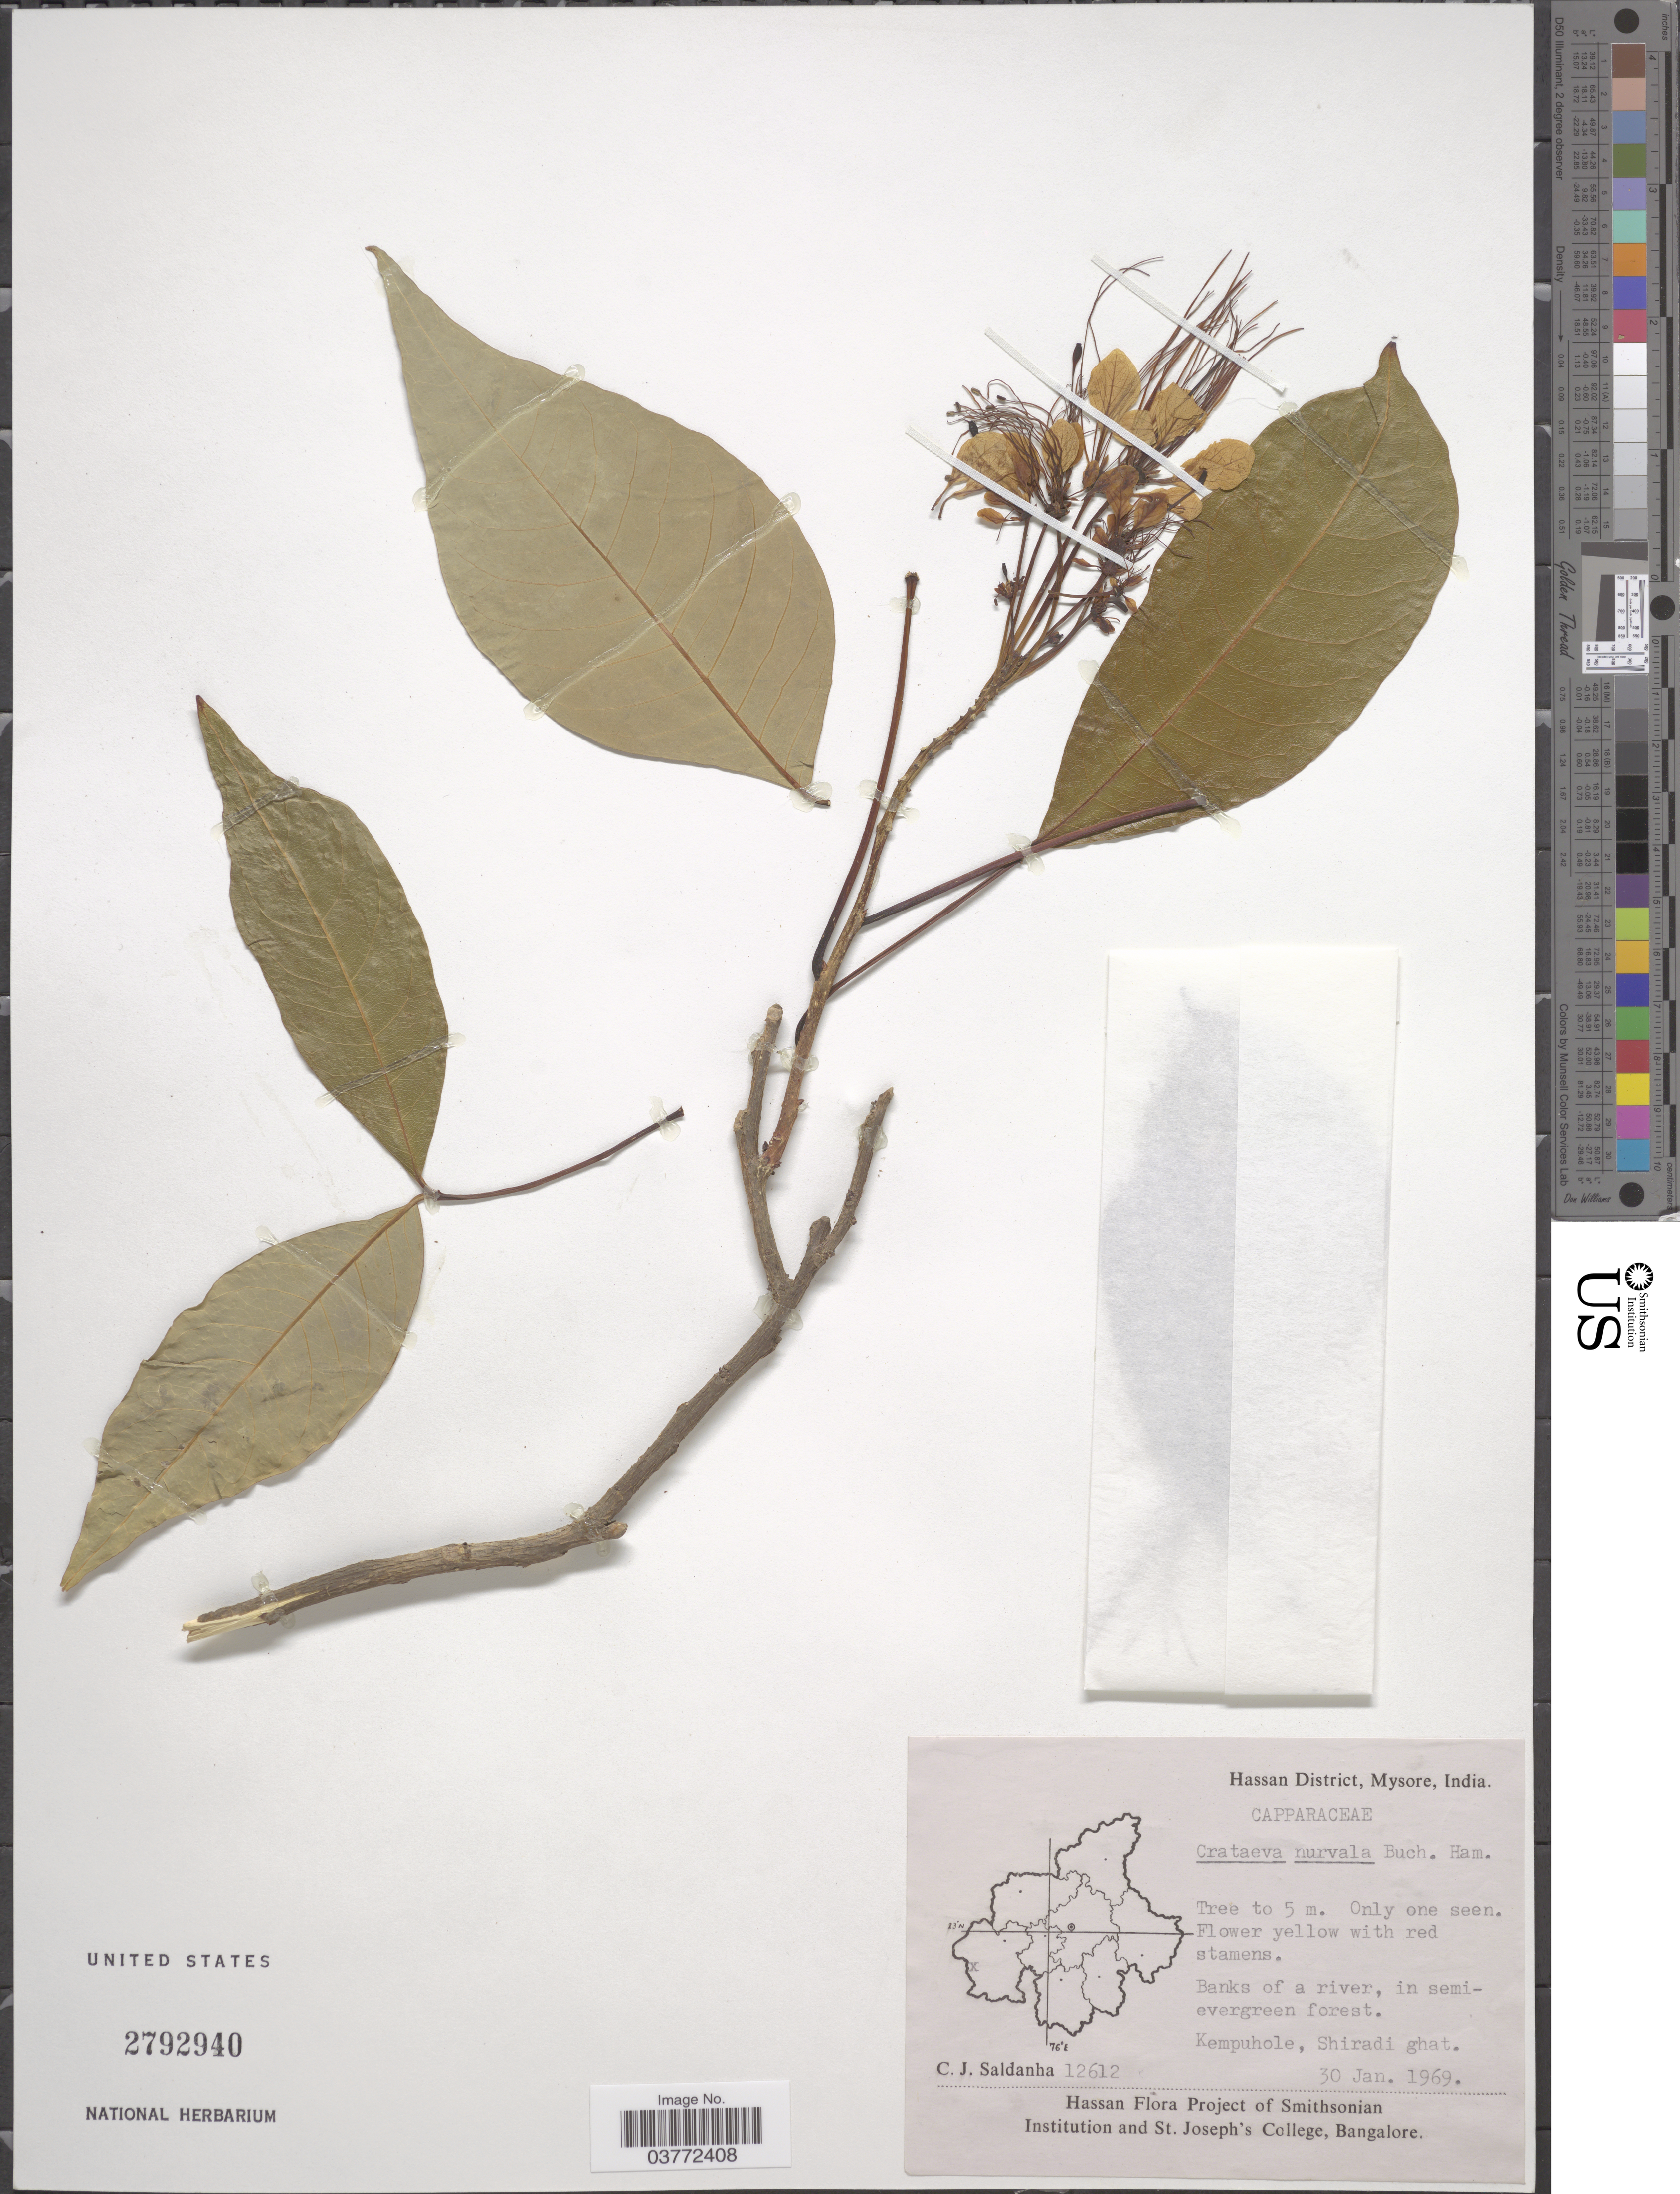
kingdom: Plantae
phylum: Tracheophyta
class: Magnoliopsida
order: Brassicales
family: Capparaceae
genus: Crateva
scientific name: Crateva nurvala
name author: Buch.-Ham.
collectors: C. J. Saldanha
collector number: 12612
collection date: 1969-01-30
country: India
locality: Hassan District, Mysore. Kempuhole, Shiradi ghat.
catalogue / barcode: US 2792940